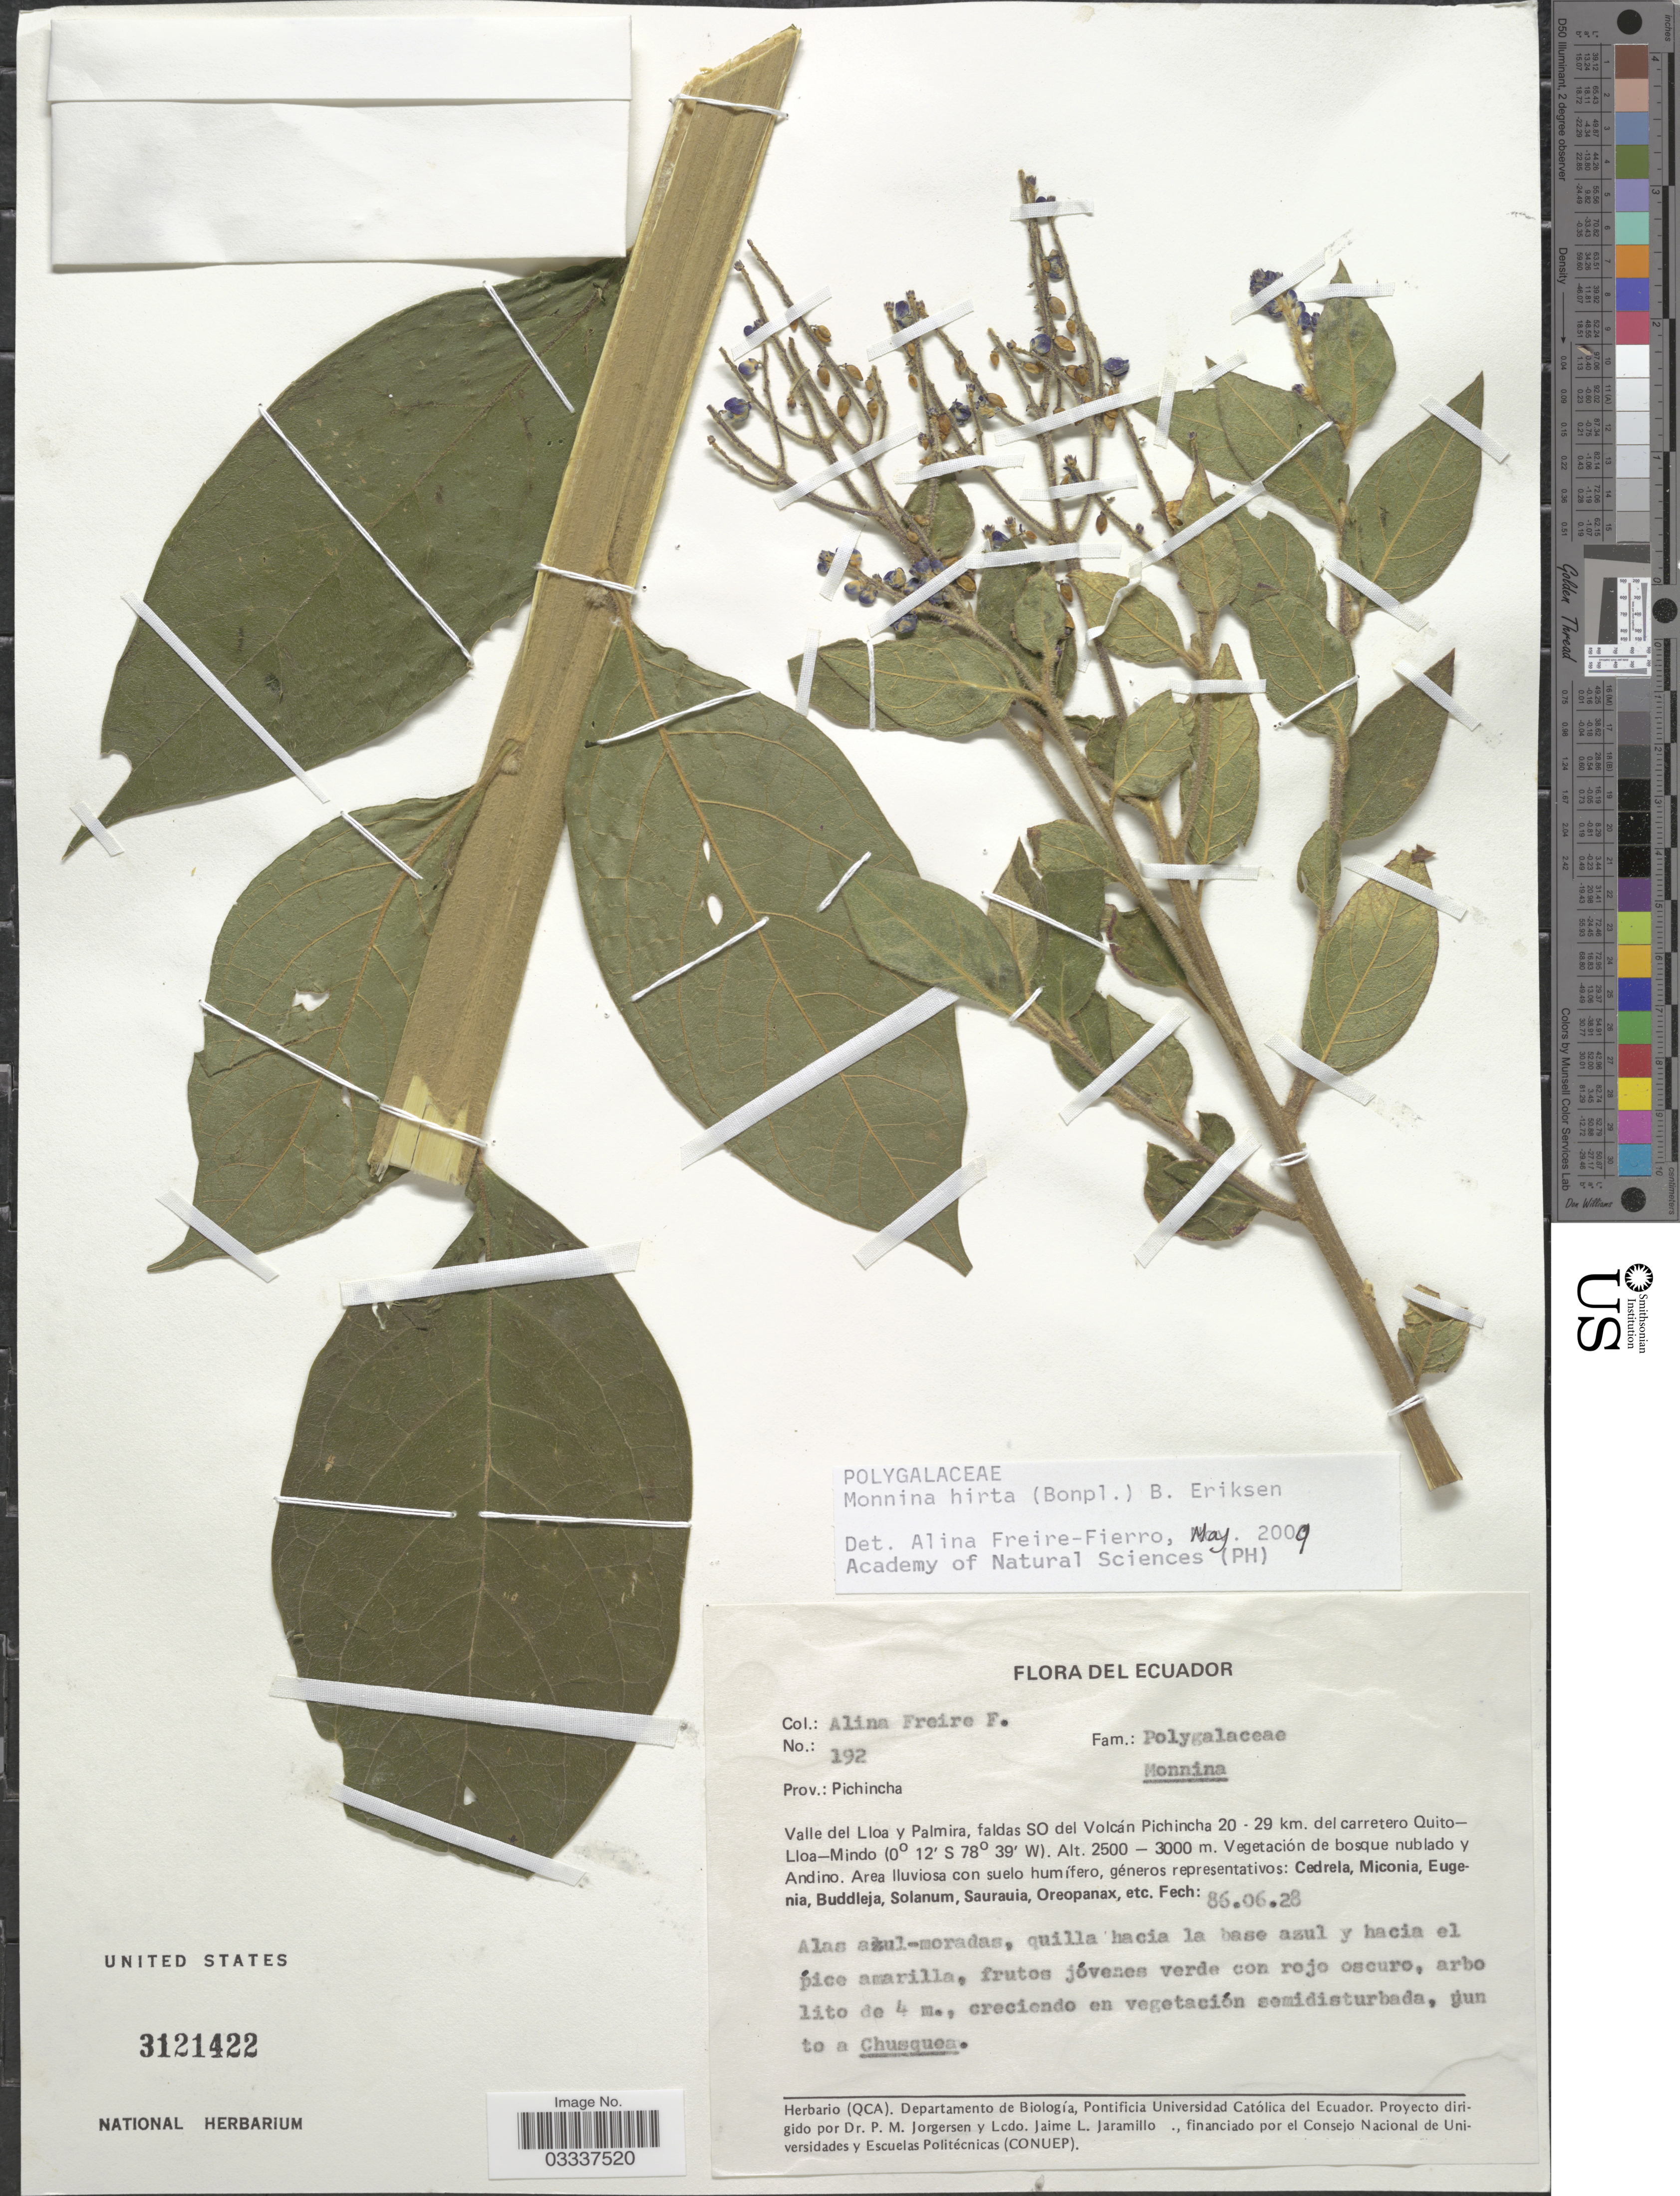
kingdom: Plantae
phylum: Tracheophyta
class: Magnoliopsida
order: Fabales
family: Polygalaceae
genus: Monnina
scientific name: Monnina hirta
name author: (Bonpl.) B. Eriksen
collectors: A. Freire-Fierro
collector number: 192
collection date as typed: Transcribed d/m/y: 28/6/86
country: Ecuador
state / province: Pichincha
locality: Valle del Lloa y Palmira, faldas SO del Volcán Pichincha 20-29 km del carretero Quito-Lloa-Mindo.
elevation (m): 2500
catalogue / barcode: US 3121422